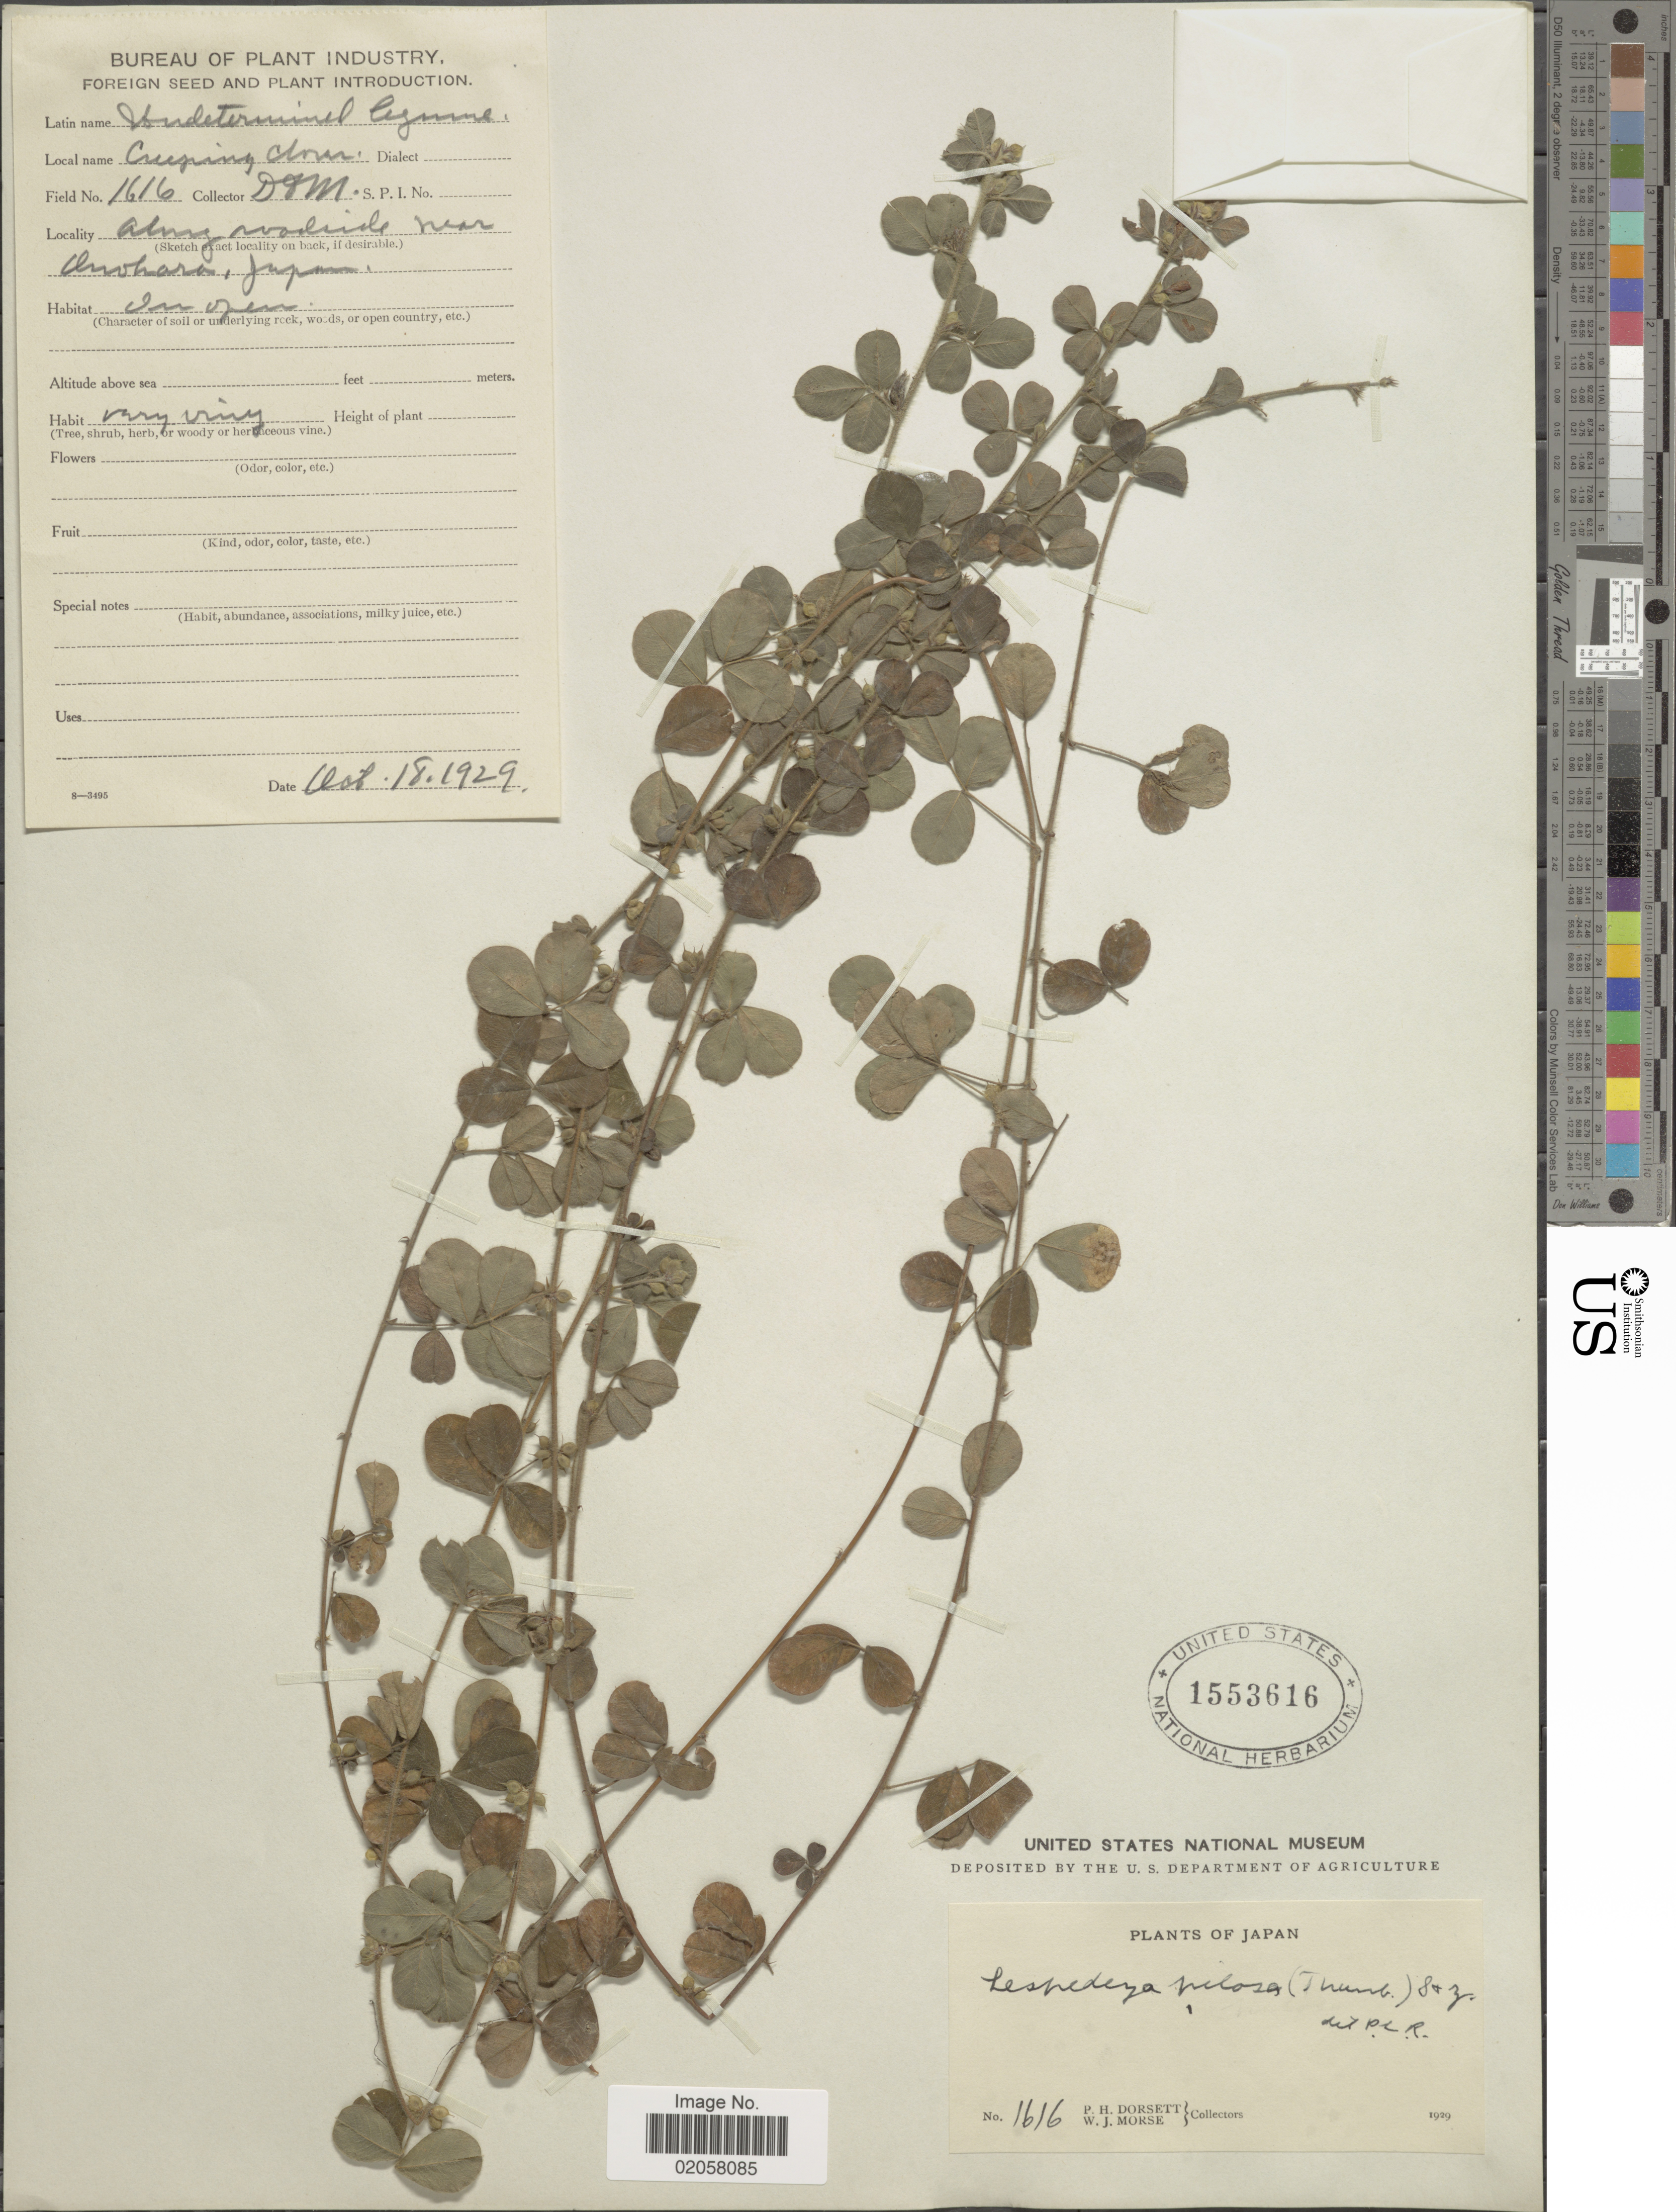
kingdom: Plantae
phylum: Tracheophyta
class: Magnoliopsida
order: Fabales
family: Fabaceae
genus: Lespedeza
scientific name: Lespedeza pilosa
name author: (Thunb.) Siebold & Zucc.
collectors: P. H. Dorsett & W. J. Morse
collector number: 1616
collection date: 1929-10-18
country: Japan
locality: Along roadside near Onohara.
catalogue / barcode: US 1553616